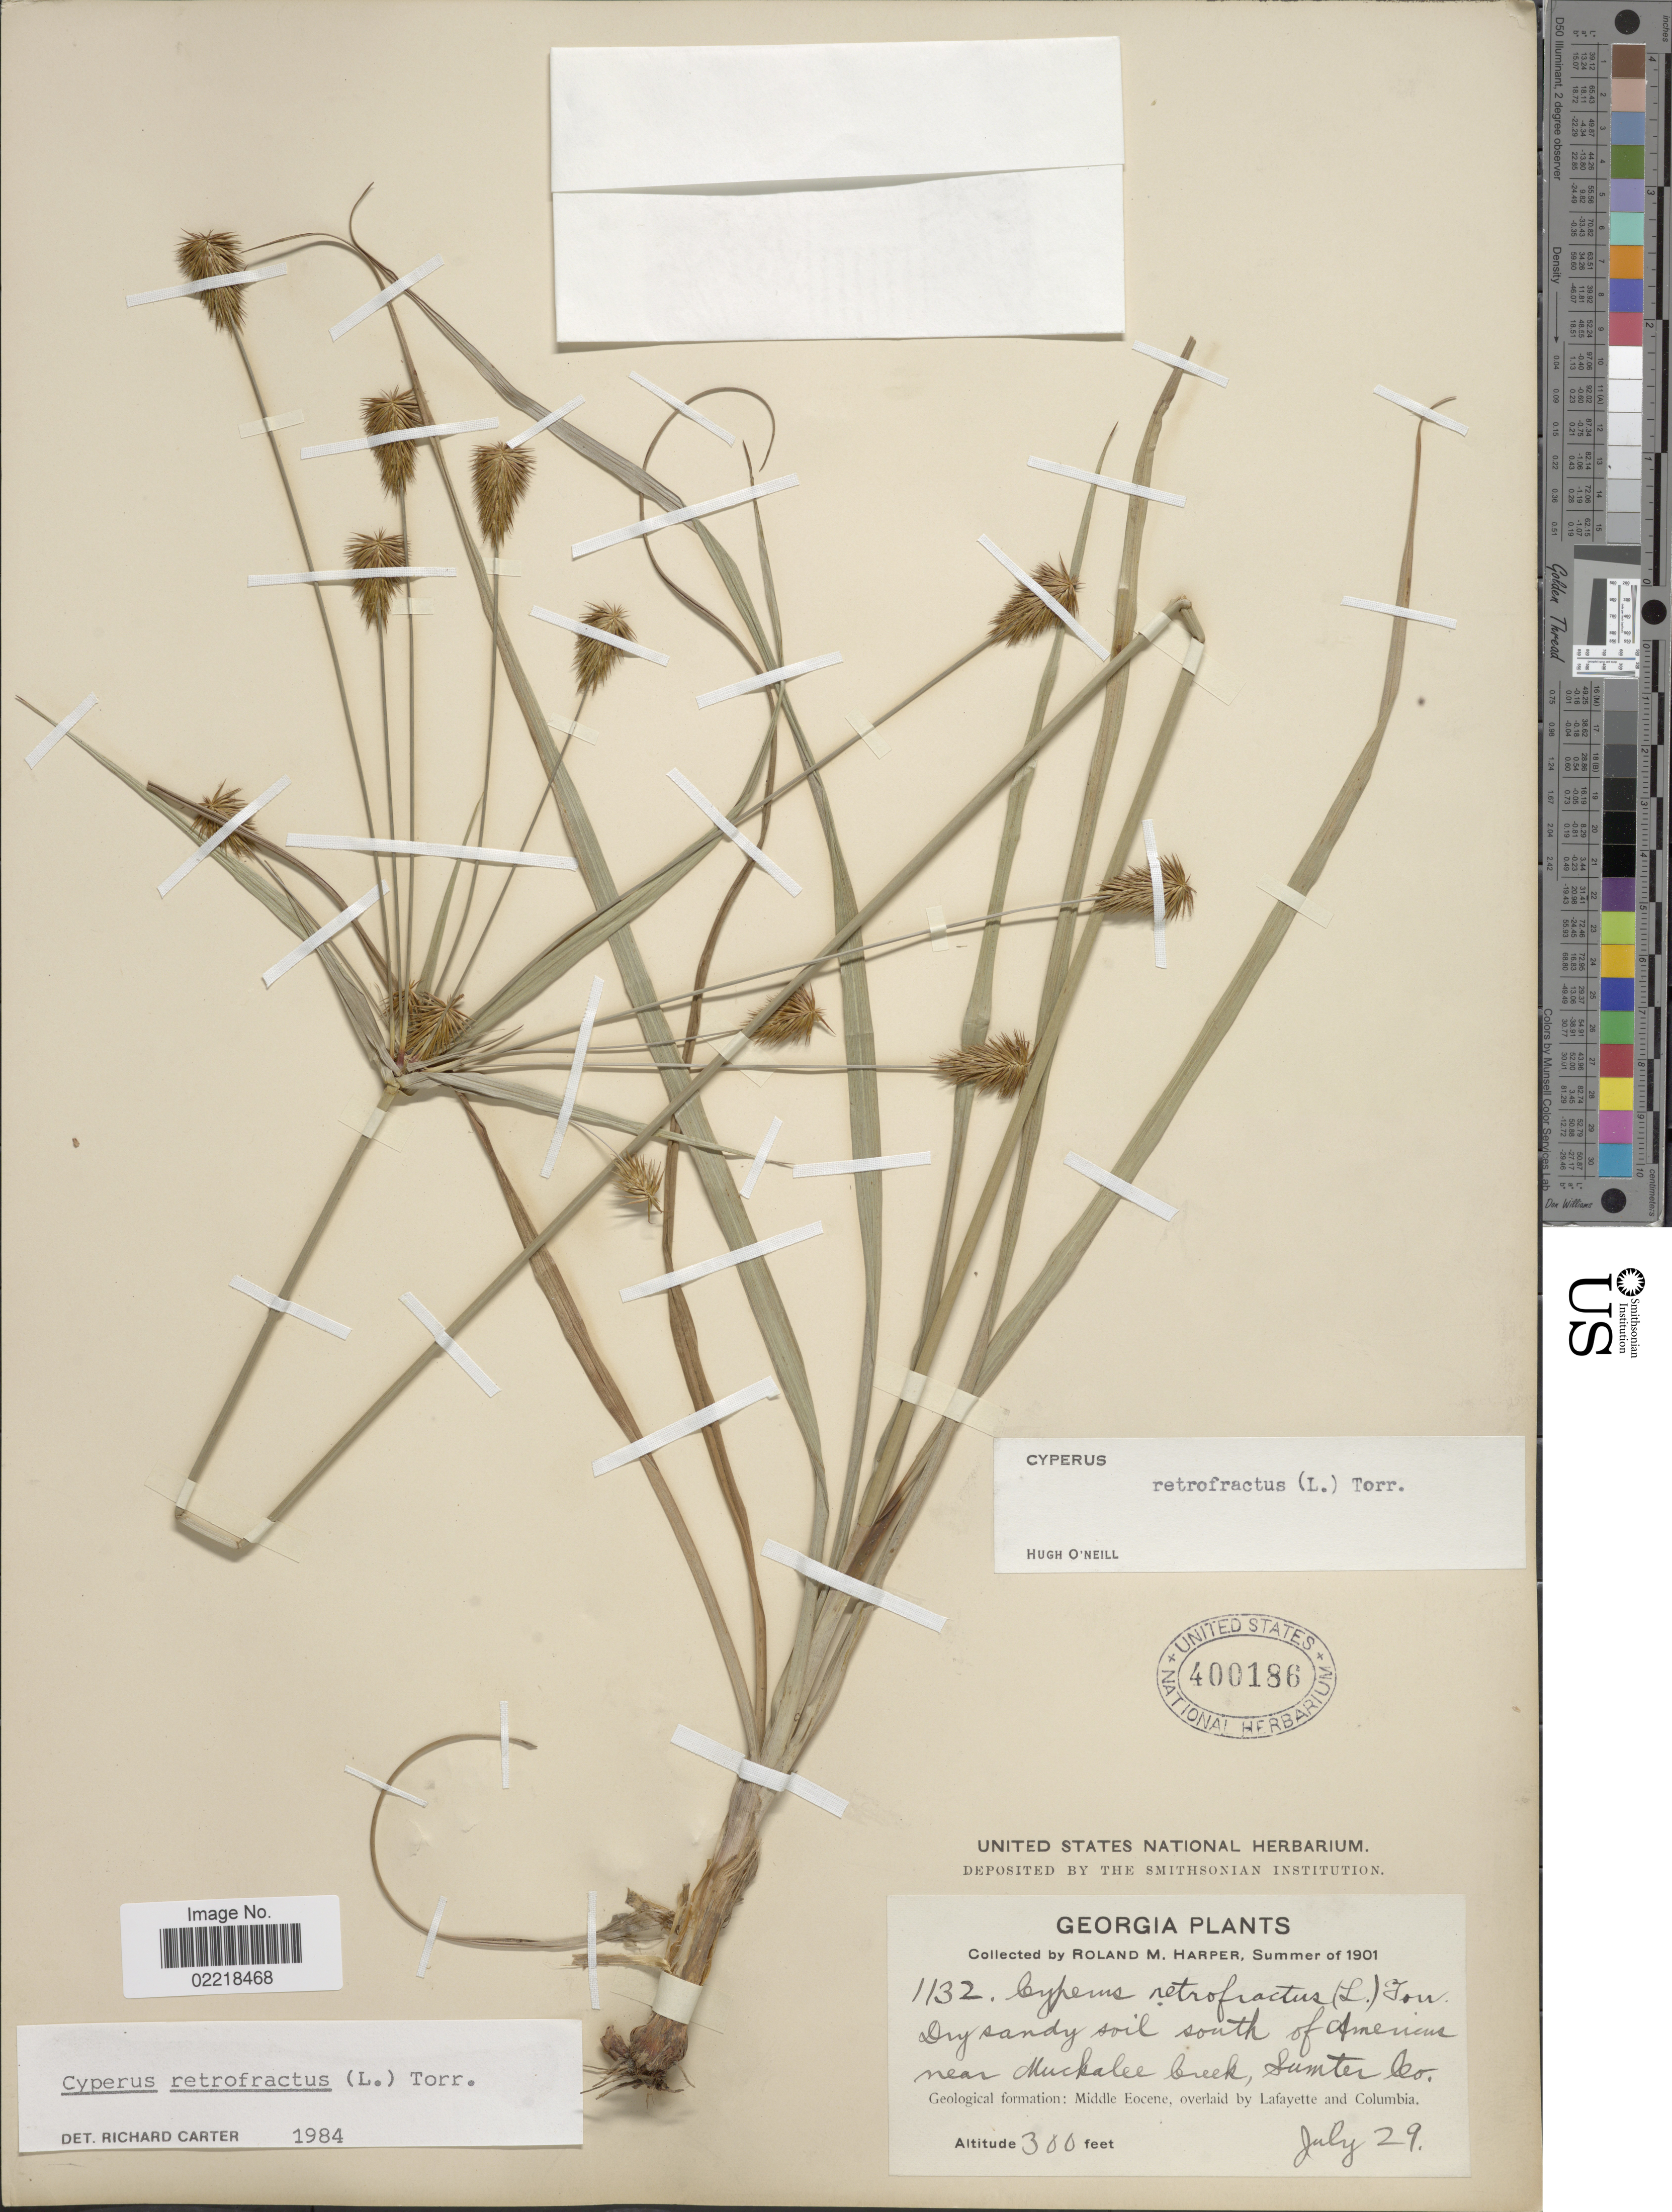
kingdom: Plantae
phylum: Tracheophyta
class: Liliopsida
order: Poales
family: Cyperaceae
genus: Cyperus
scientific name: Cyperus retrofractus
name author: (L.) Torr.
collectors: R. M. Harper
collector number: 1132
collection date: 1901-07-29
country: United States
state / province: Georgia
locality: Dry sandy soil south of Americus near Muckalee Creek, Sumter Co., Middle Ecocone, overlaid by Lafayette and Columbia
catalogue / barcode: US 400186